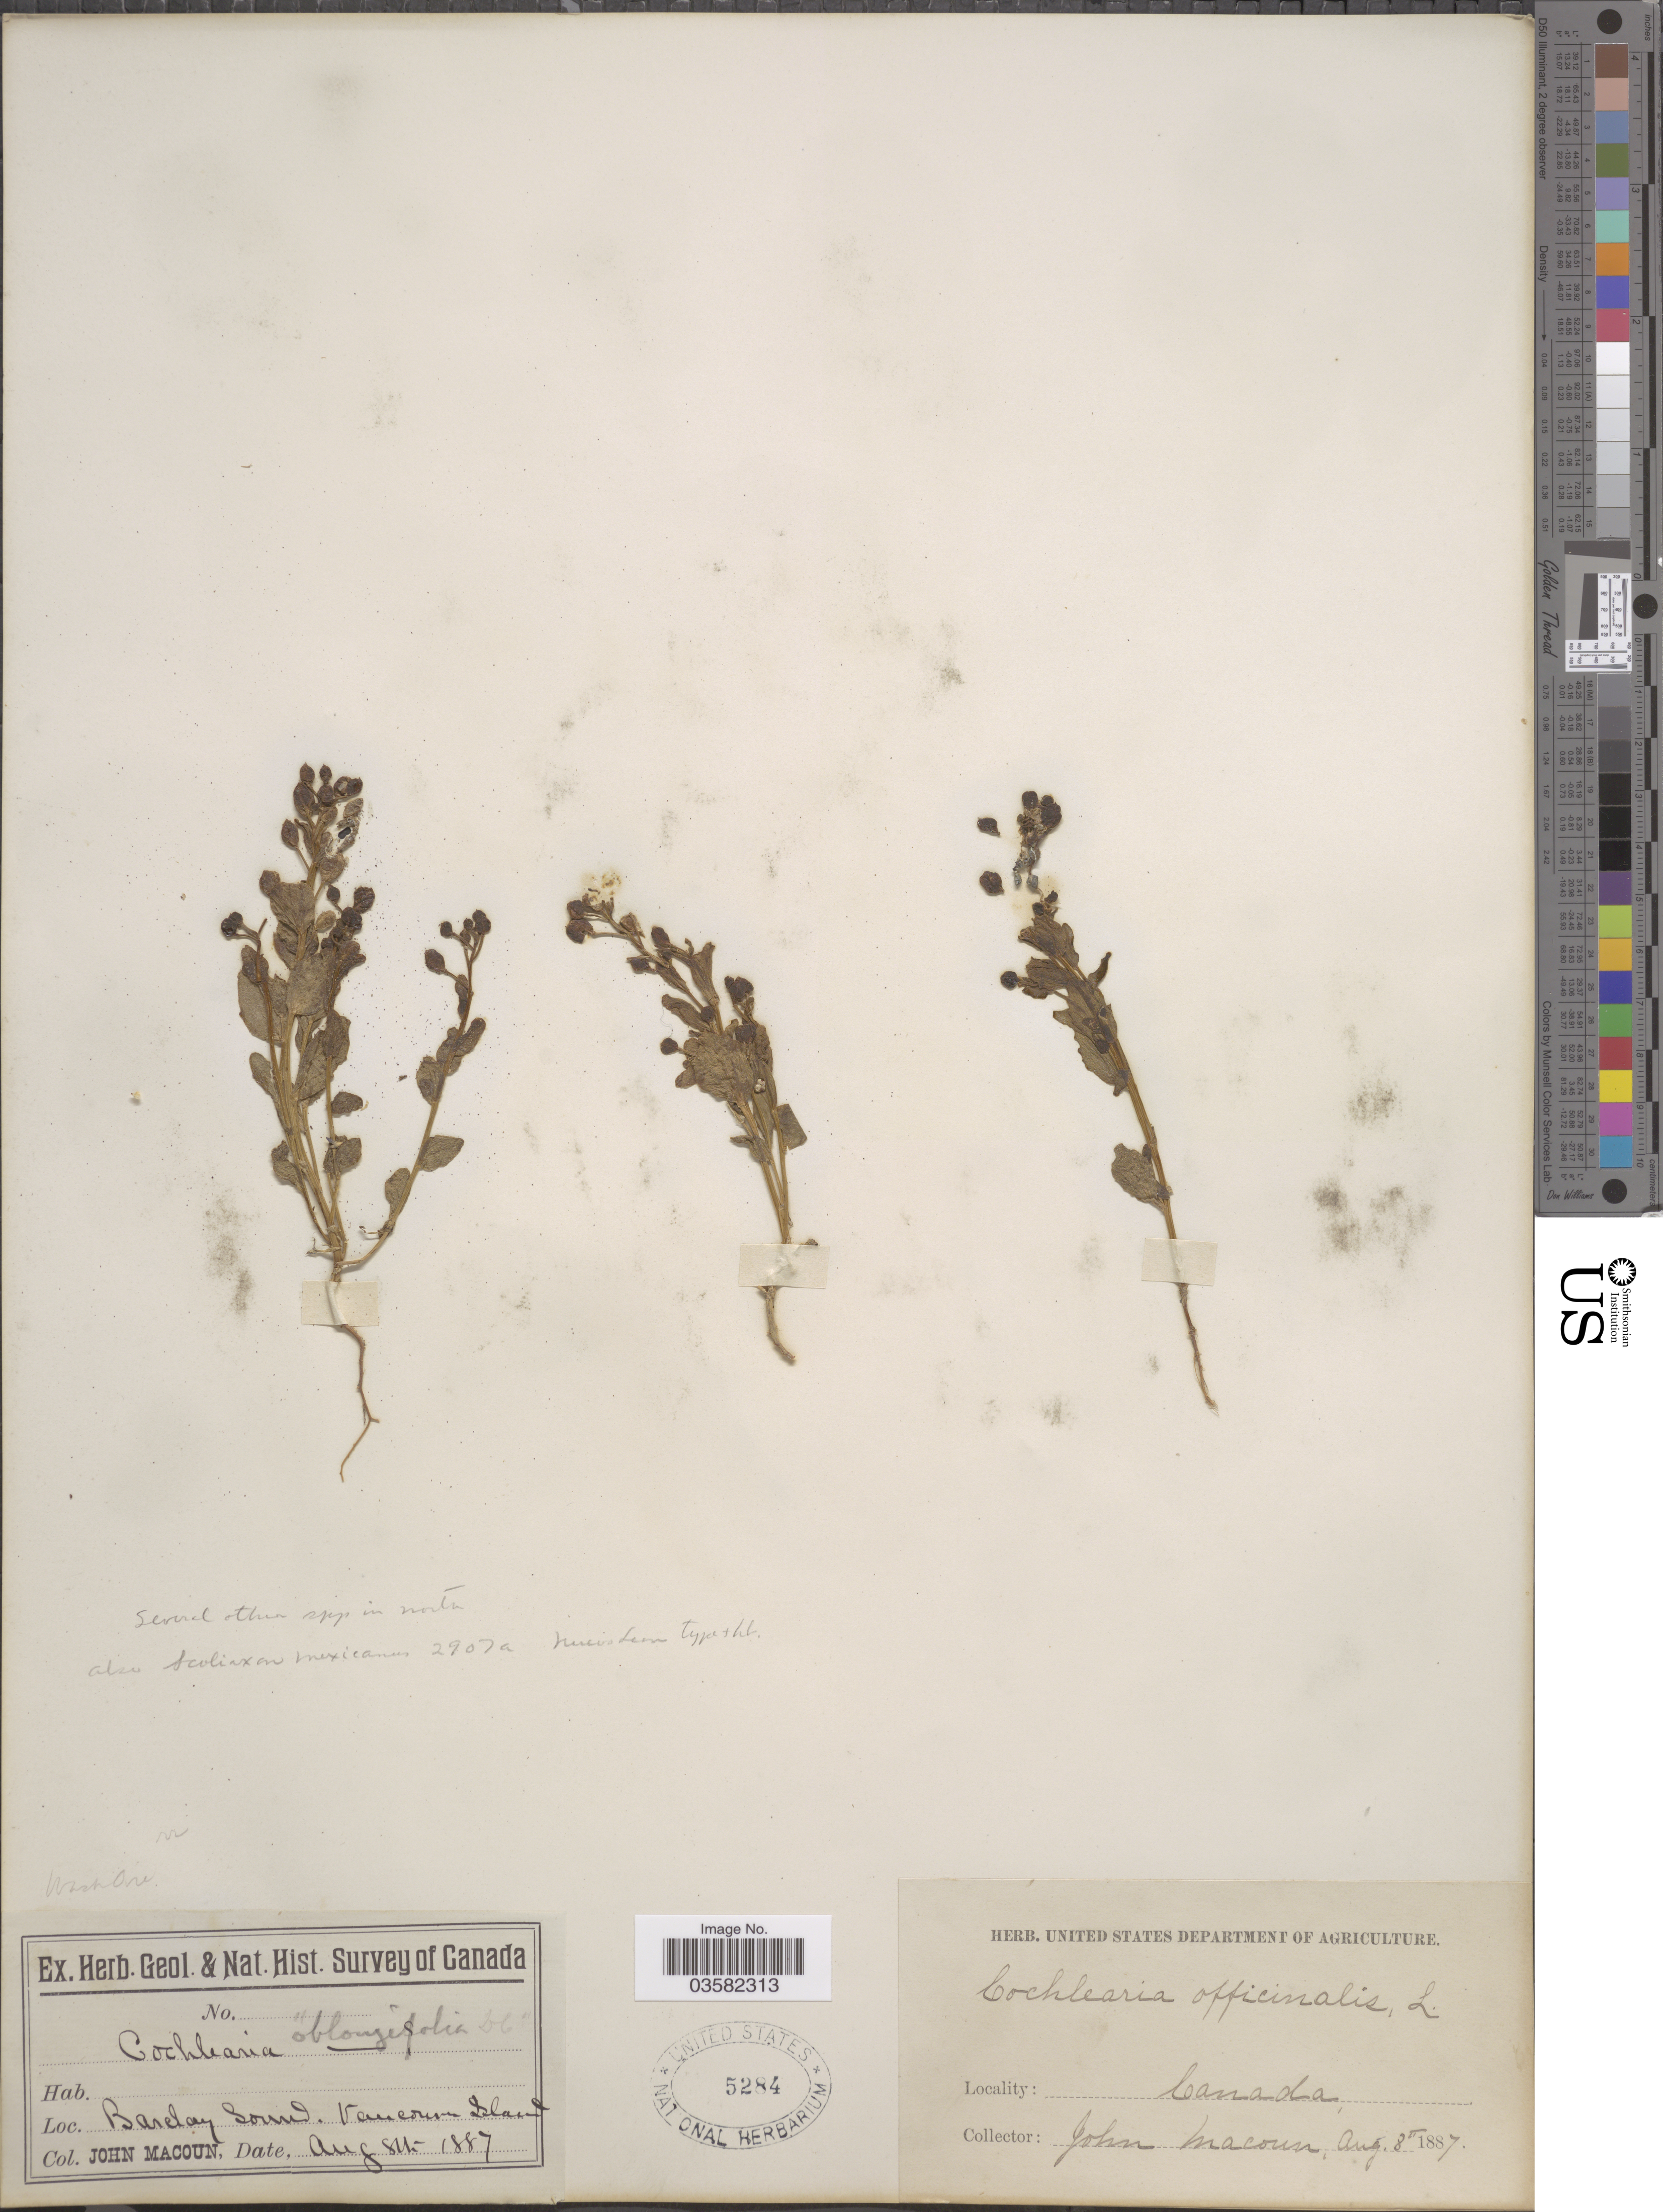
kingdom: Plantae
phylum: Tracheophyta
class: Magnoliopsida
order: Brassicales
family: Brassicaceae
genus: Cochlearia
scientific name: Cochlearia officinalis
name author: L.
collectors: J. Macoun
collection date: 1887-08-08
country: Canada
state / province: British Columbia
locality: Barclay Sound. Vancouver Island.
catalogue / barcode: US 5284